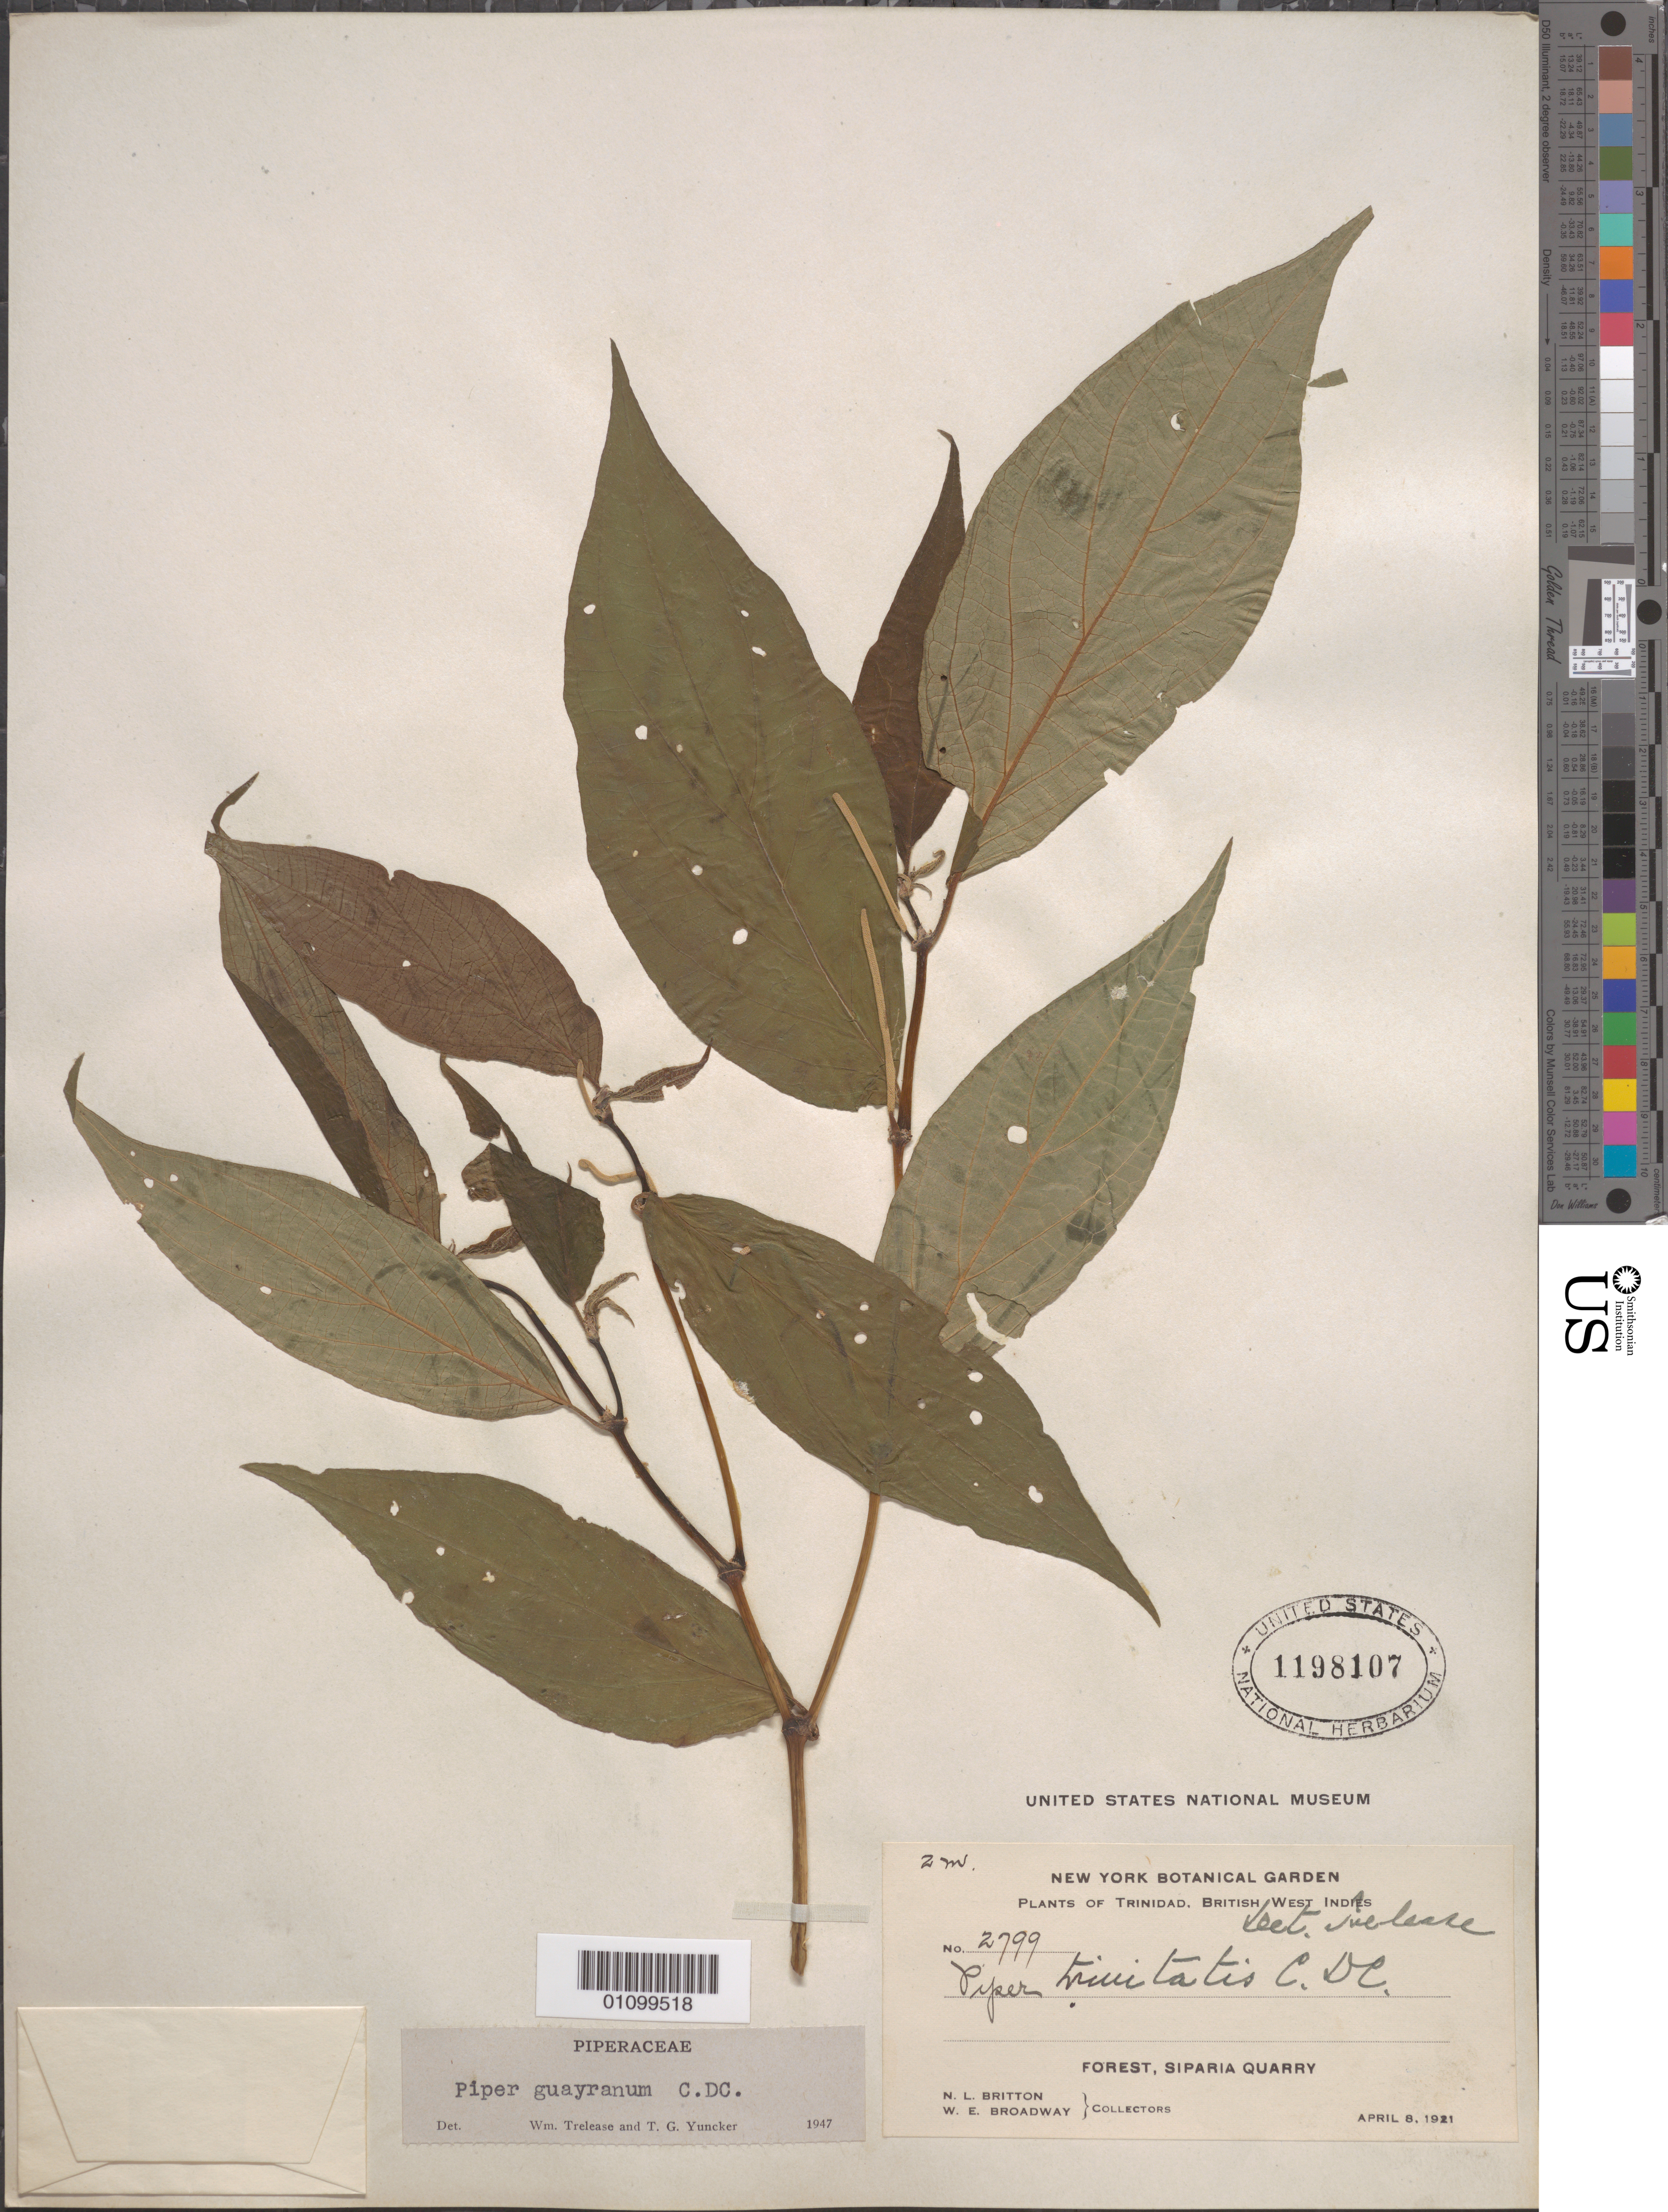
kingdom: Plantae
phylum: Tracheophyta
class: Magnoliopsida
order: Piperales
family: Piperaceae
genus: Piper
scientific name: Piper guayranum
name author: C. DC.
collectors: N. Britton & W. E. Broadway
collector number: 2799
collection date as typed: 08 Apr 1921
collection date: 1921-04-08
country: Trinidad and Tobago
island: Trinidad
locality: Forest, Siparia Quarry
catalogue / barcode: US 1198107